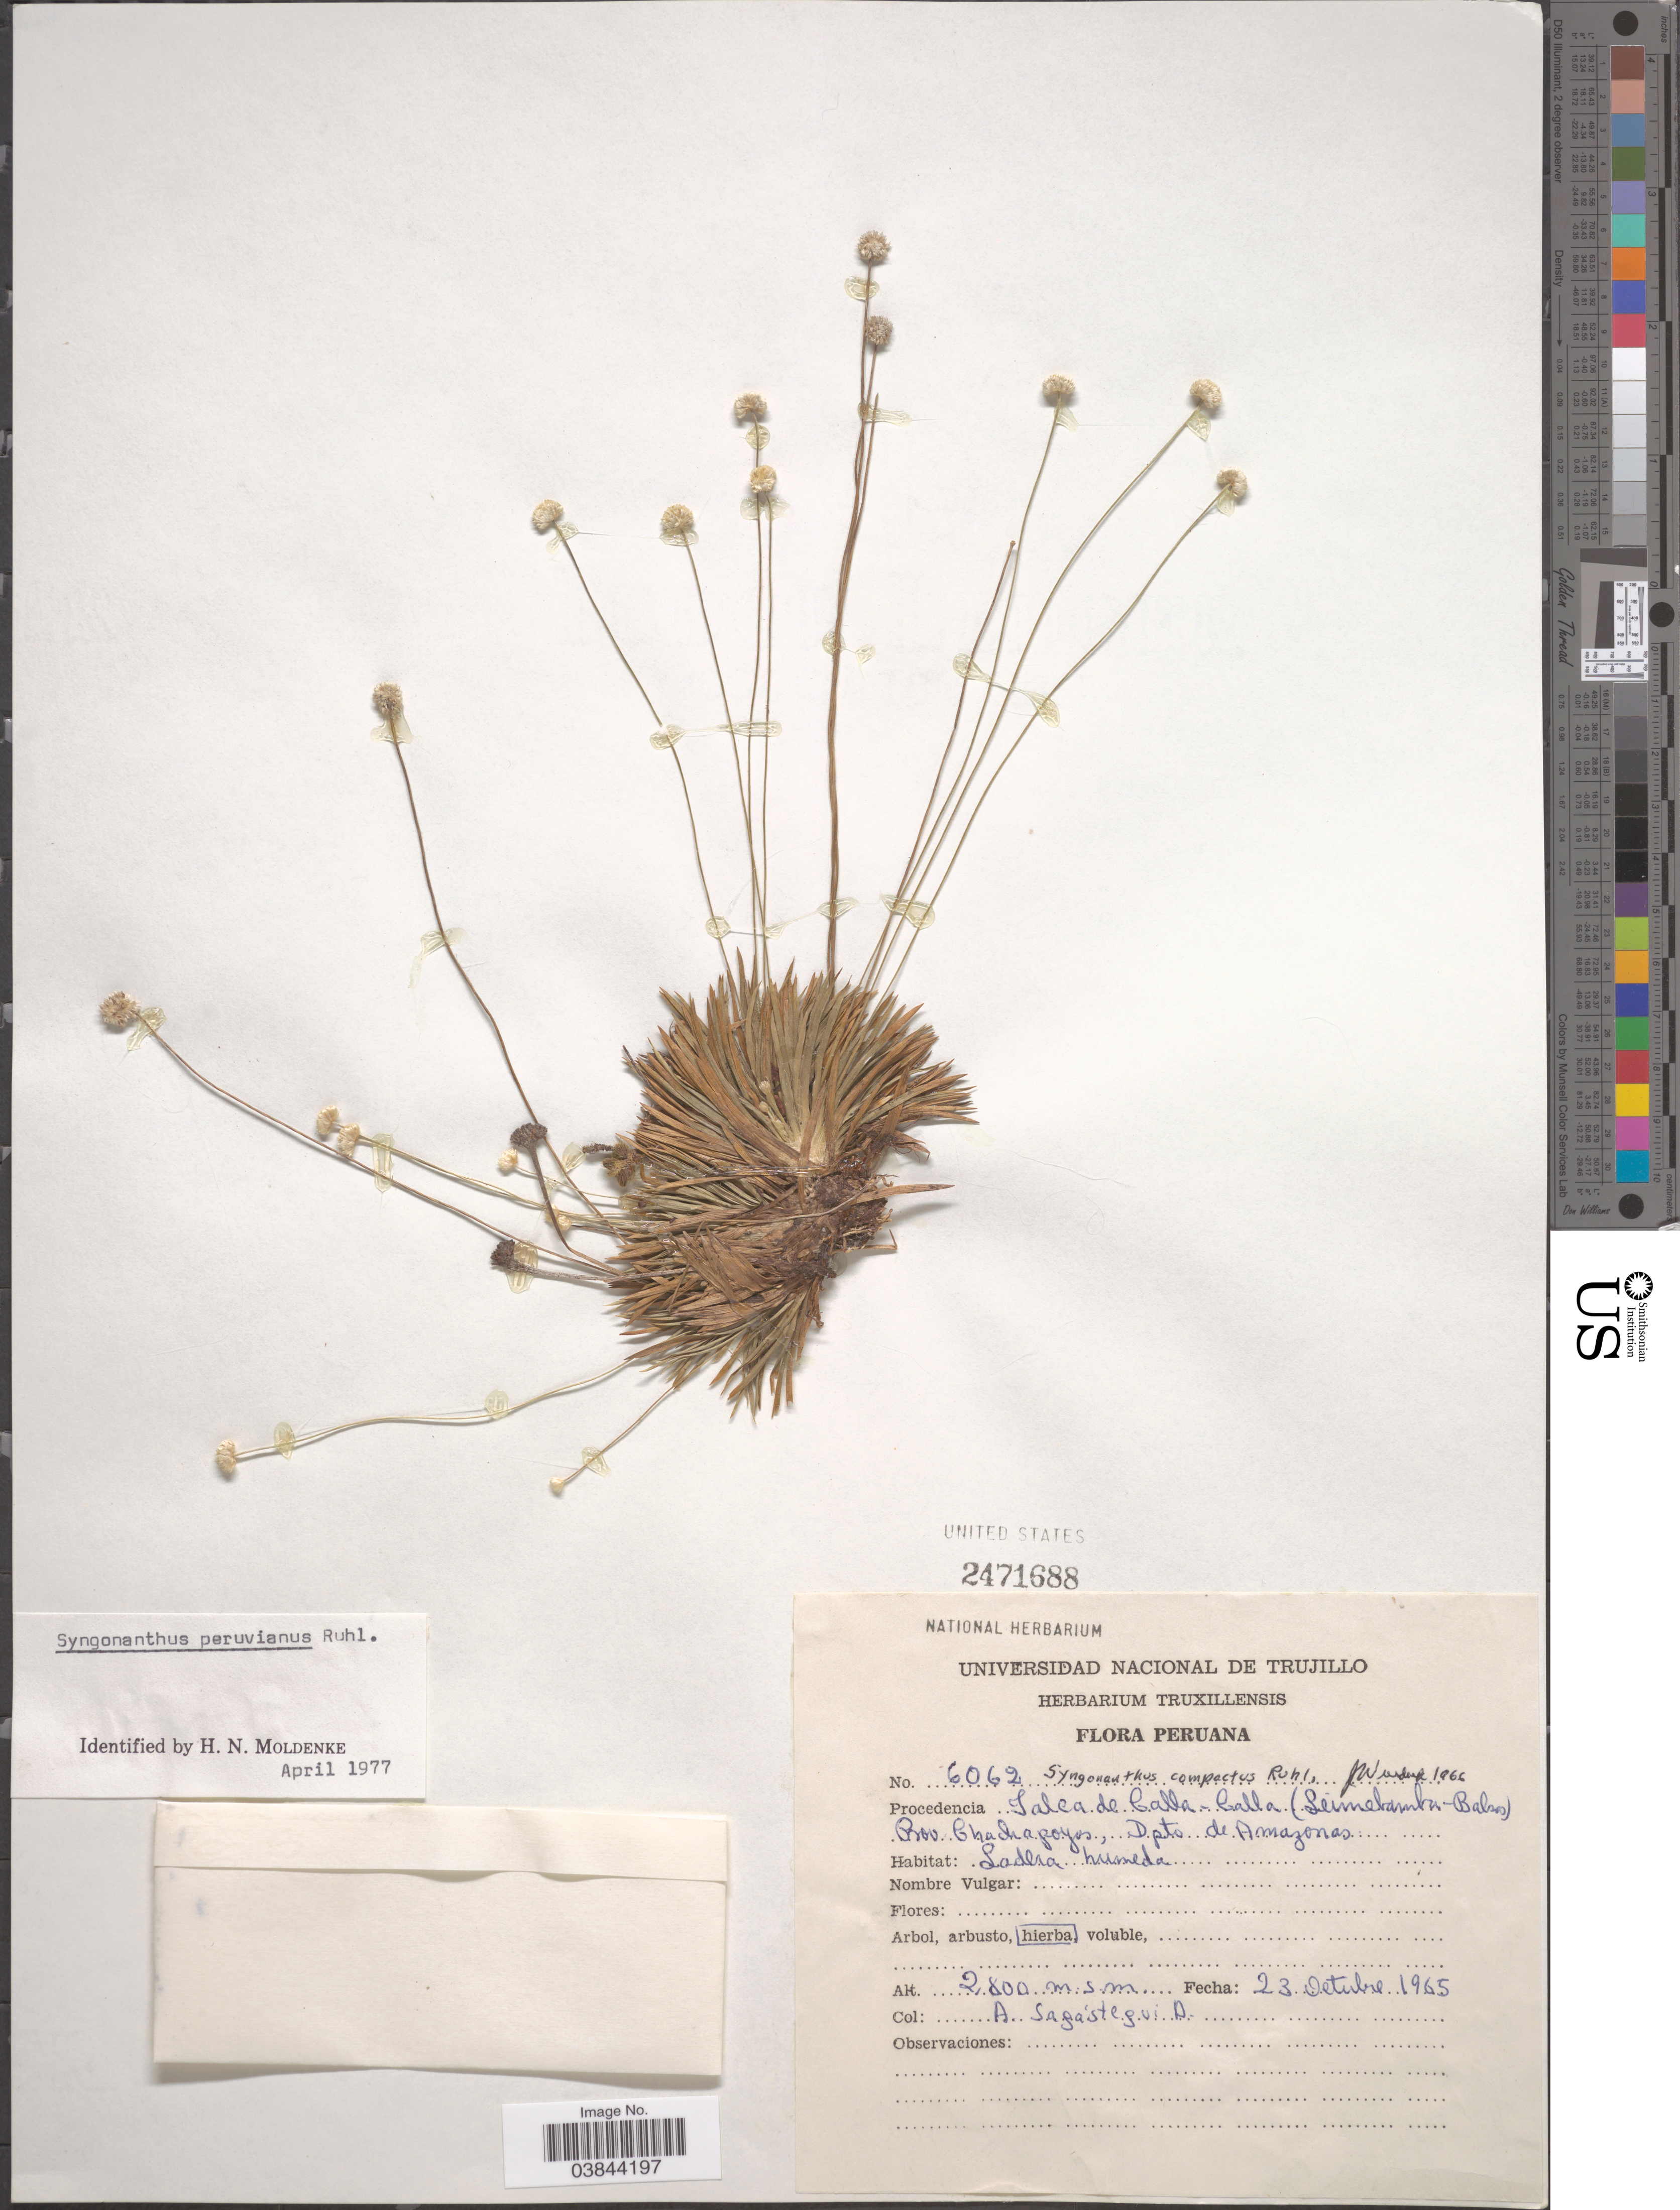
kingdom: Plantae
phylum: Tracheophyta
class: Liliopsida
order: Poales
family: Eriocaulaceae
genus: Syngonanthus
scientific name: Syngonanthus peruvianus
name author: Ruhland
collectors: A. Sagástegui A.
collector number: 6062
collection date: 1965-10-23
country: Peru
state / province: Amazonas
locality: Talca de Calla-Calla (Leimebamba-Balsas). Prov. Chachapoyas, Dpto. de Amazonas.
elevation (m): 2800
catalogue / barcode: US 2471688